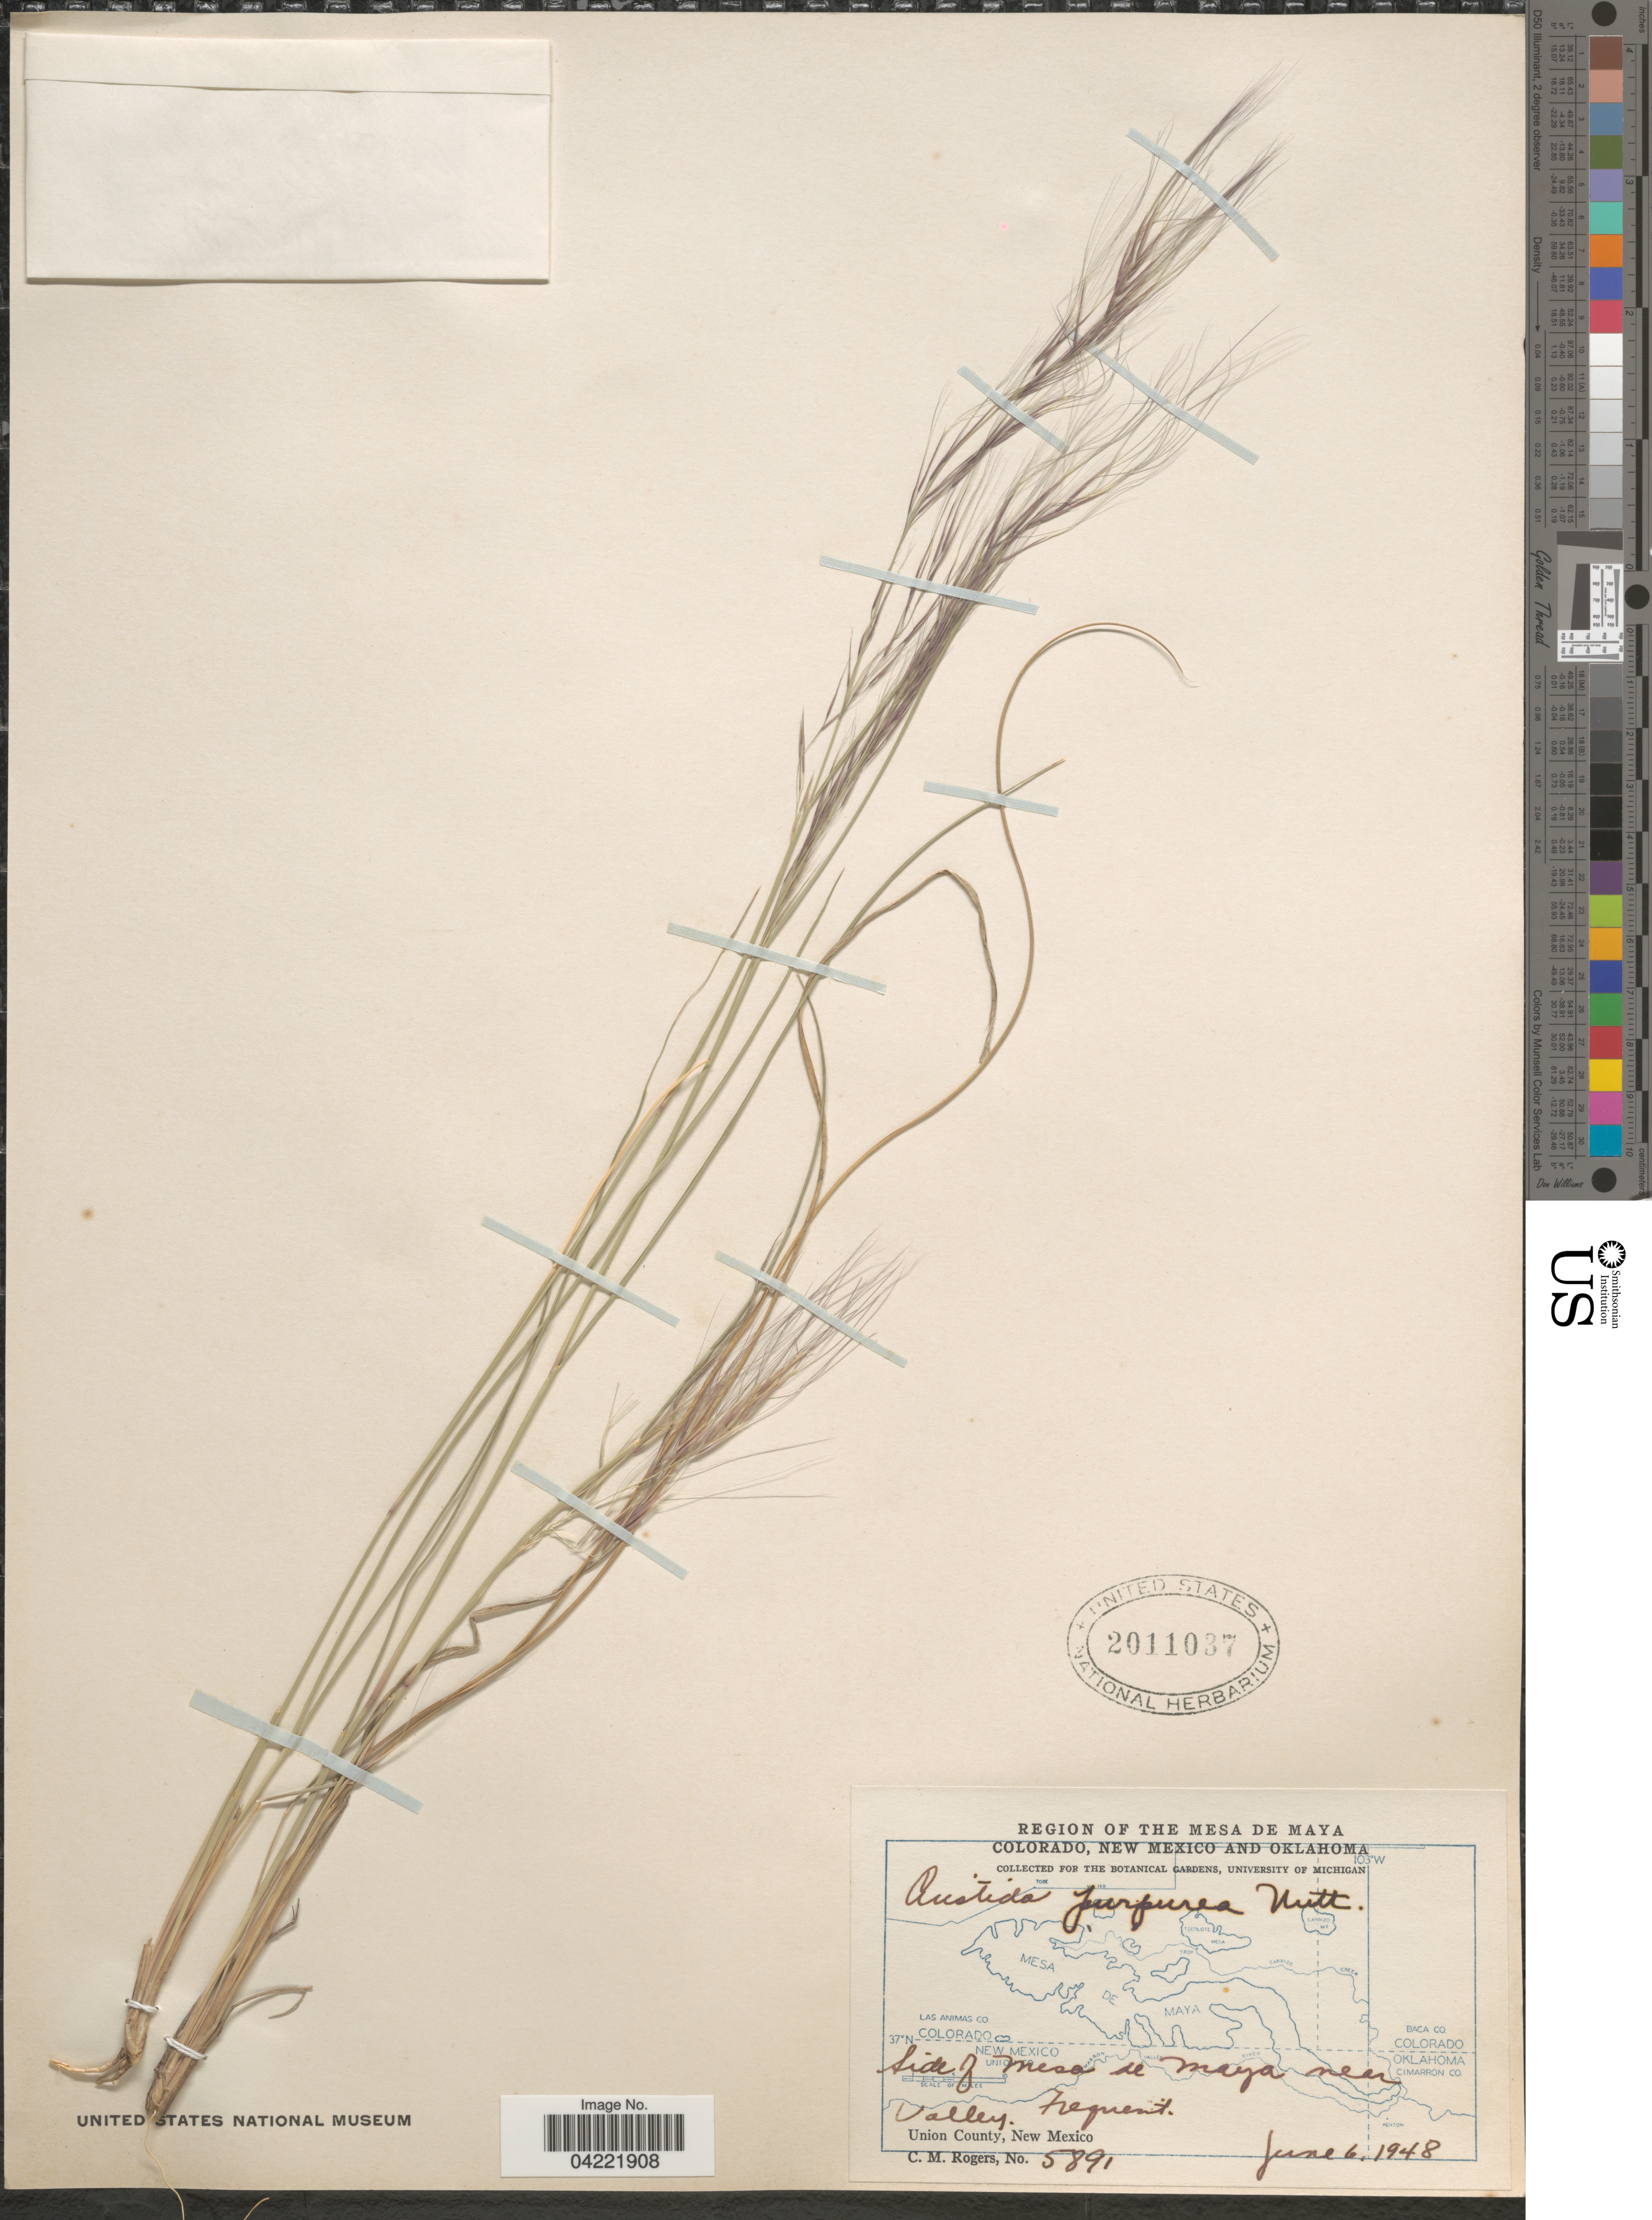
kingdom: Plantae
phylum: Tracheophyta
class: Liliopsida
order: Poales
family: Poaceae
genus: Aristida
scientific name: Aristida purpurea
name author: Nutt.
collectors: C. M. Rogers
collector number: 5891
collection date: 1948-06-06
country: United States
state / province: New Mexico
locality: Region of The Mesa de Maya. Side of Mesa de Maya near Valley. Union County.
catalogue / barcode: US 2011037